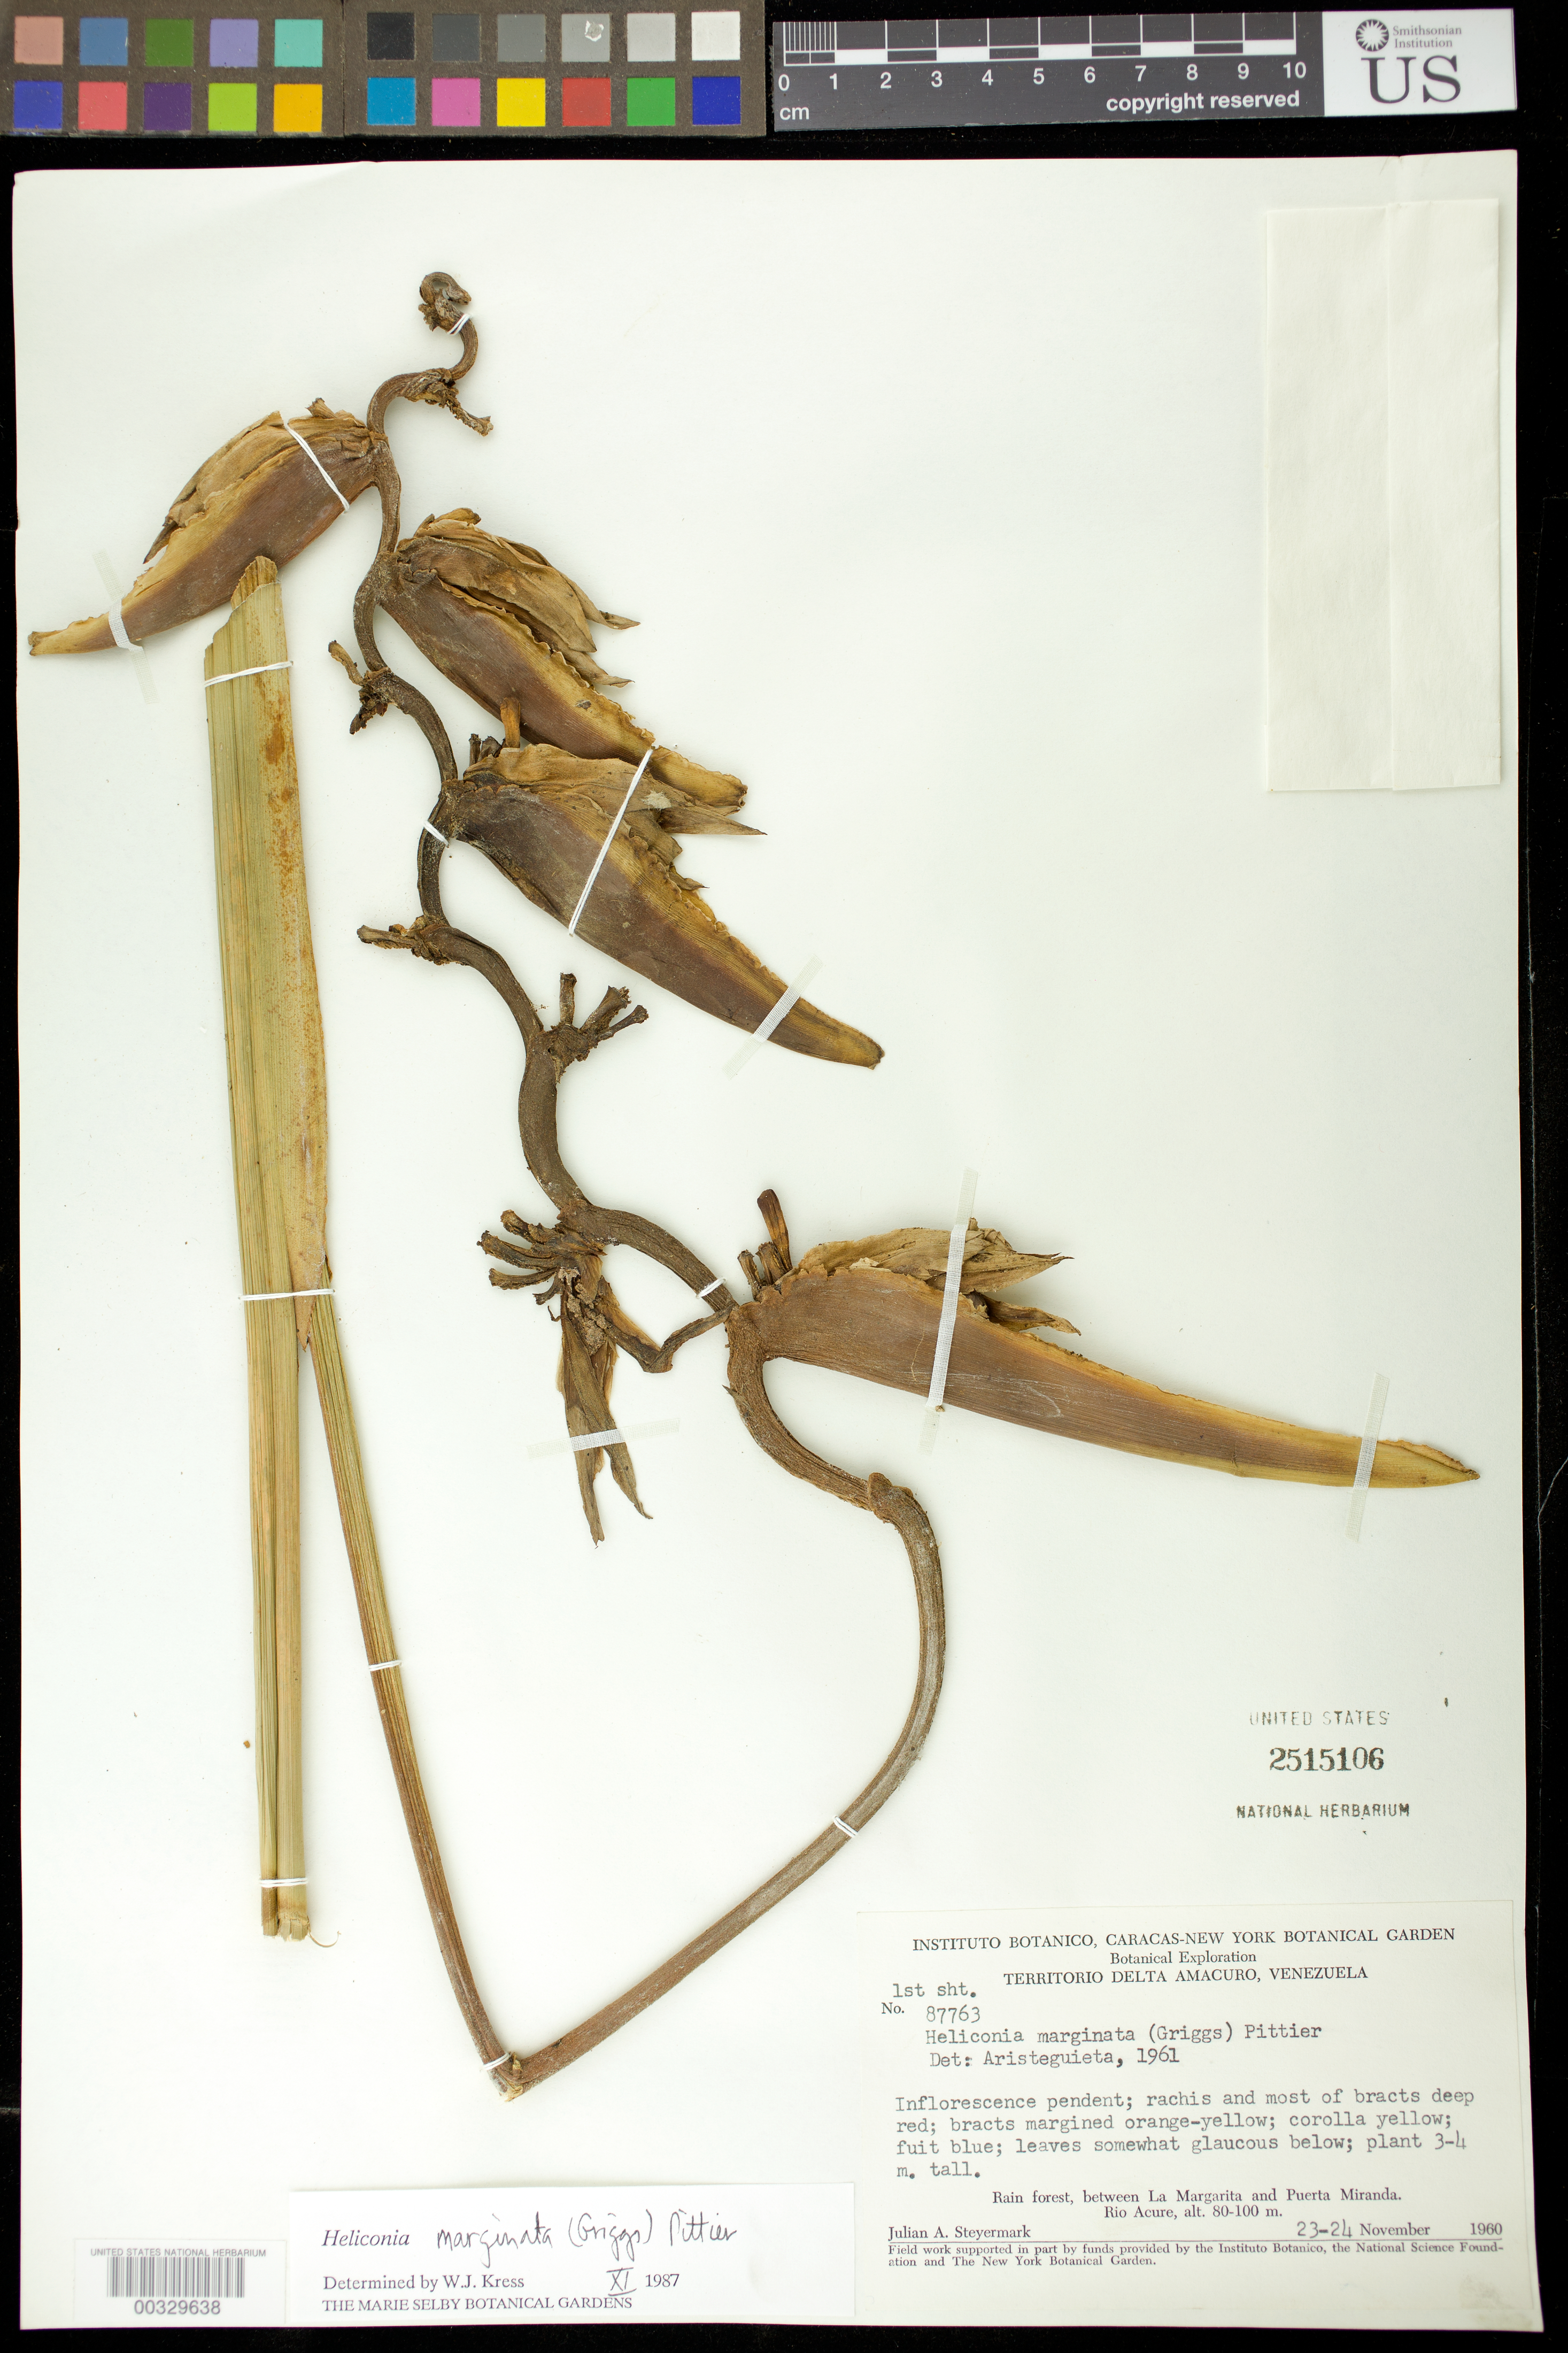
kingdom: Plantae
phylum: Tracheophyta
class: Liliopsida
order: Zingiberales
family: Heliconiaceae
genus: Heliconia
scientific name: Heliconia marginata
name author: (R.F. Griggs) Pittier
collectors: J. Steyermark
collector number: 87763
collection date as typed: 23 Nov 1960 to 24 Nov 1960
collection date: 1960-11-23/1960-11-24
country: Venezuela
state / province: Delta Amacuro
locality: Between La Magarita and Puerta Miranda, Rio Acure.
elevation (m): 80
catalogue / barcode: US 2515106